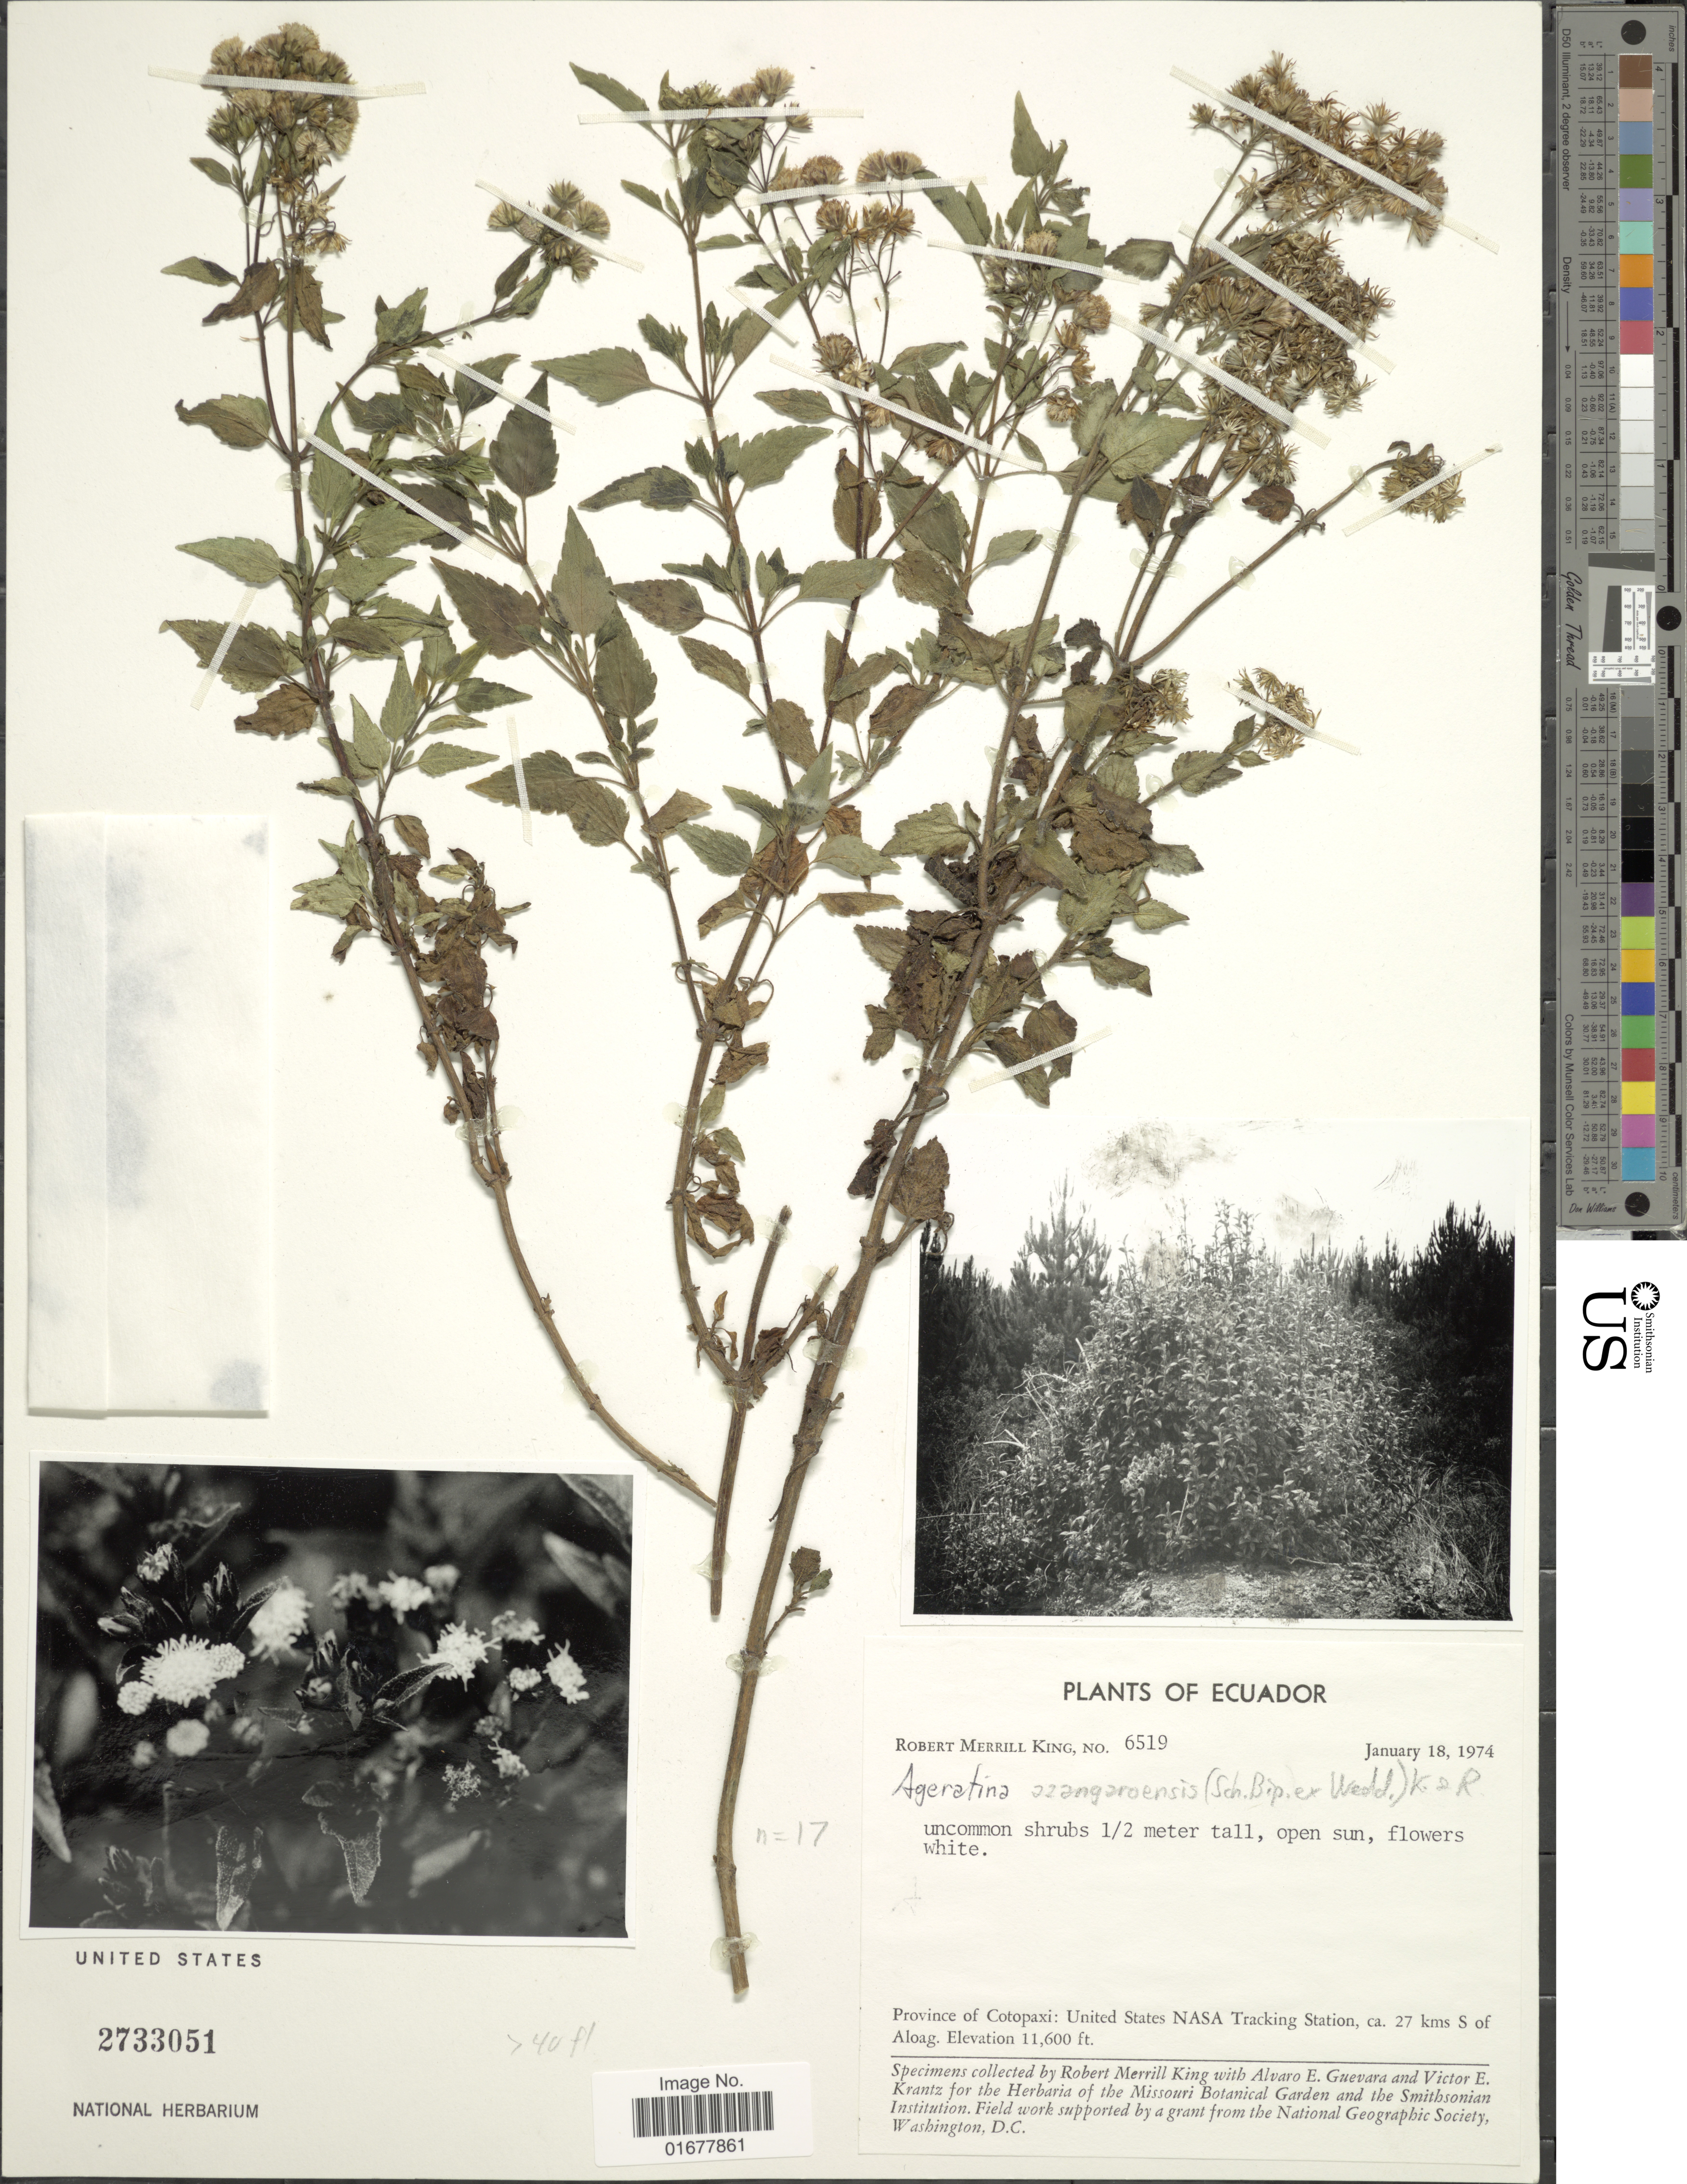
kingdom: Plantae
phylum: Tracheophyta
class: Magnoliopsida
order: Asterales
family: Asteraceae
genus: Ageratina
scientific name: Ageratina cuencana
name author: (B.L. Rob.) R.M. King & H. Rob.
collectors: R. M. King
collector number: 6519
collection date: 1974-01-18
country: Ecuador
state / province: Cotopaxi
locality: Province of Cotopaxi: United States NASA Tracking Station, 27 kms S of Aloag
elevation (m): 3536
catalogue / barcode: US 2733051